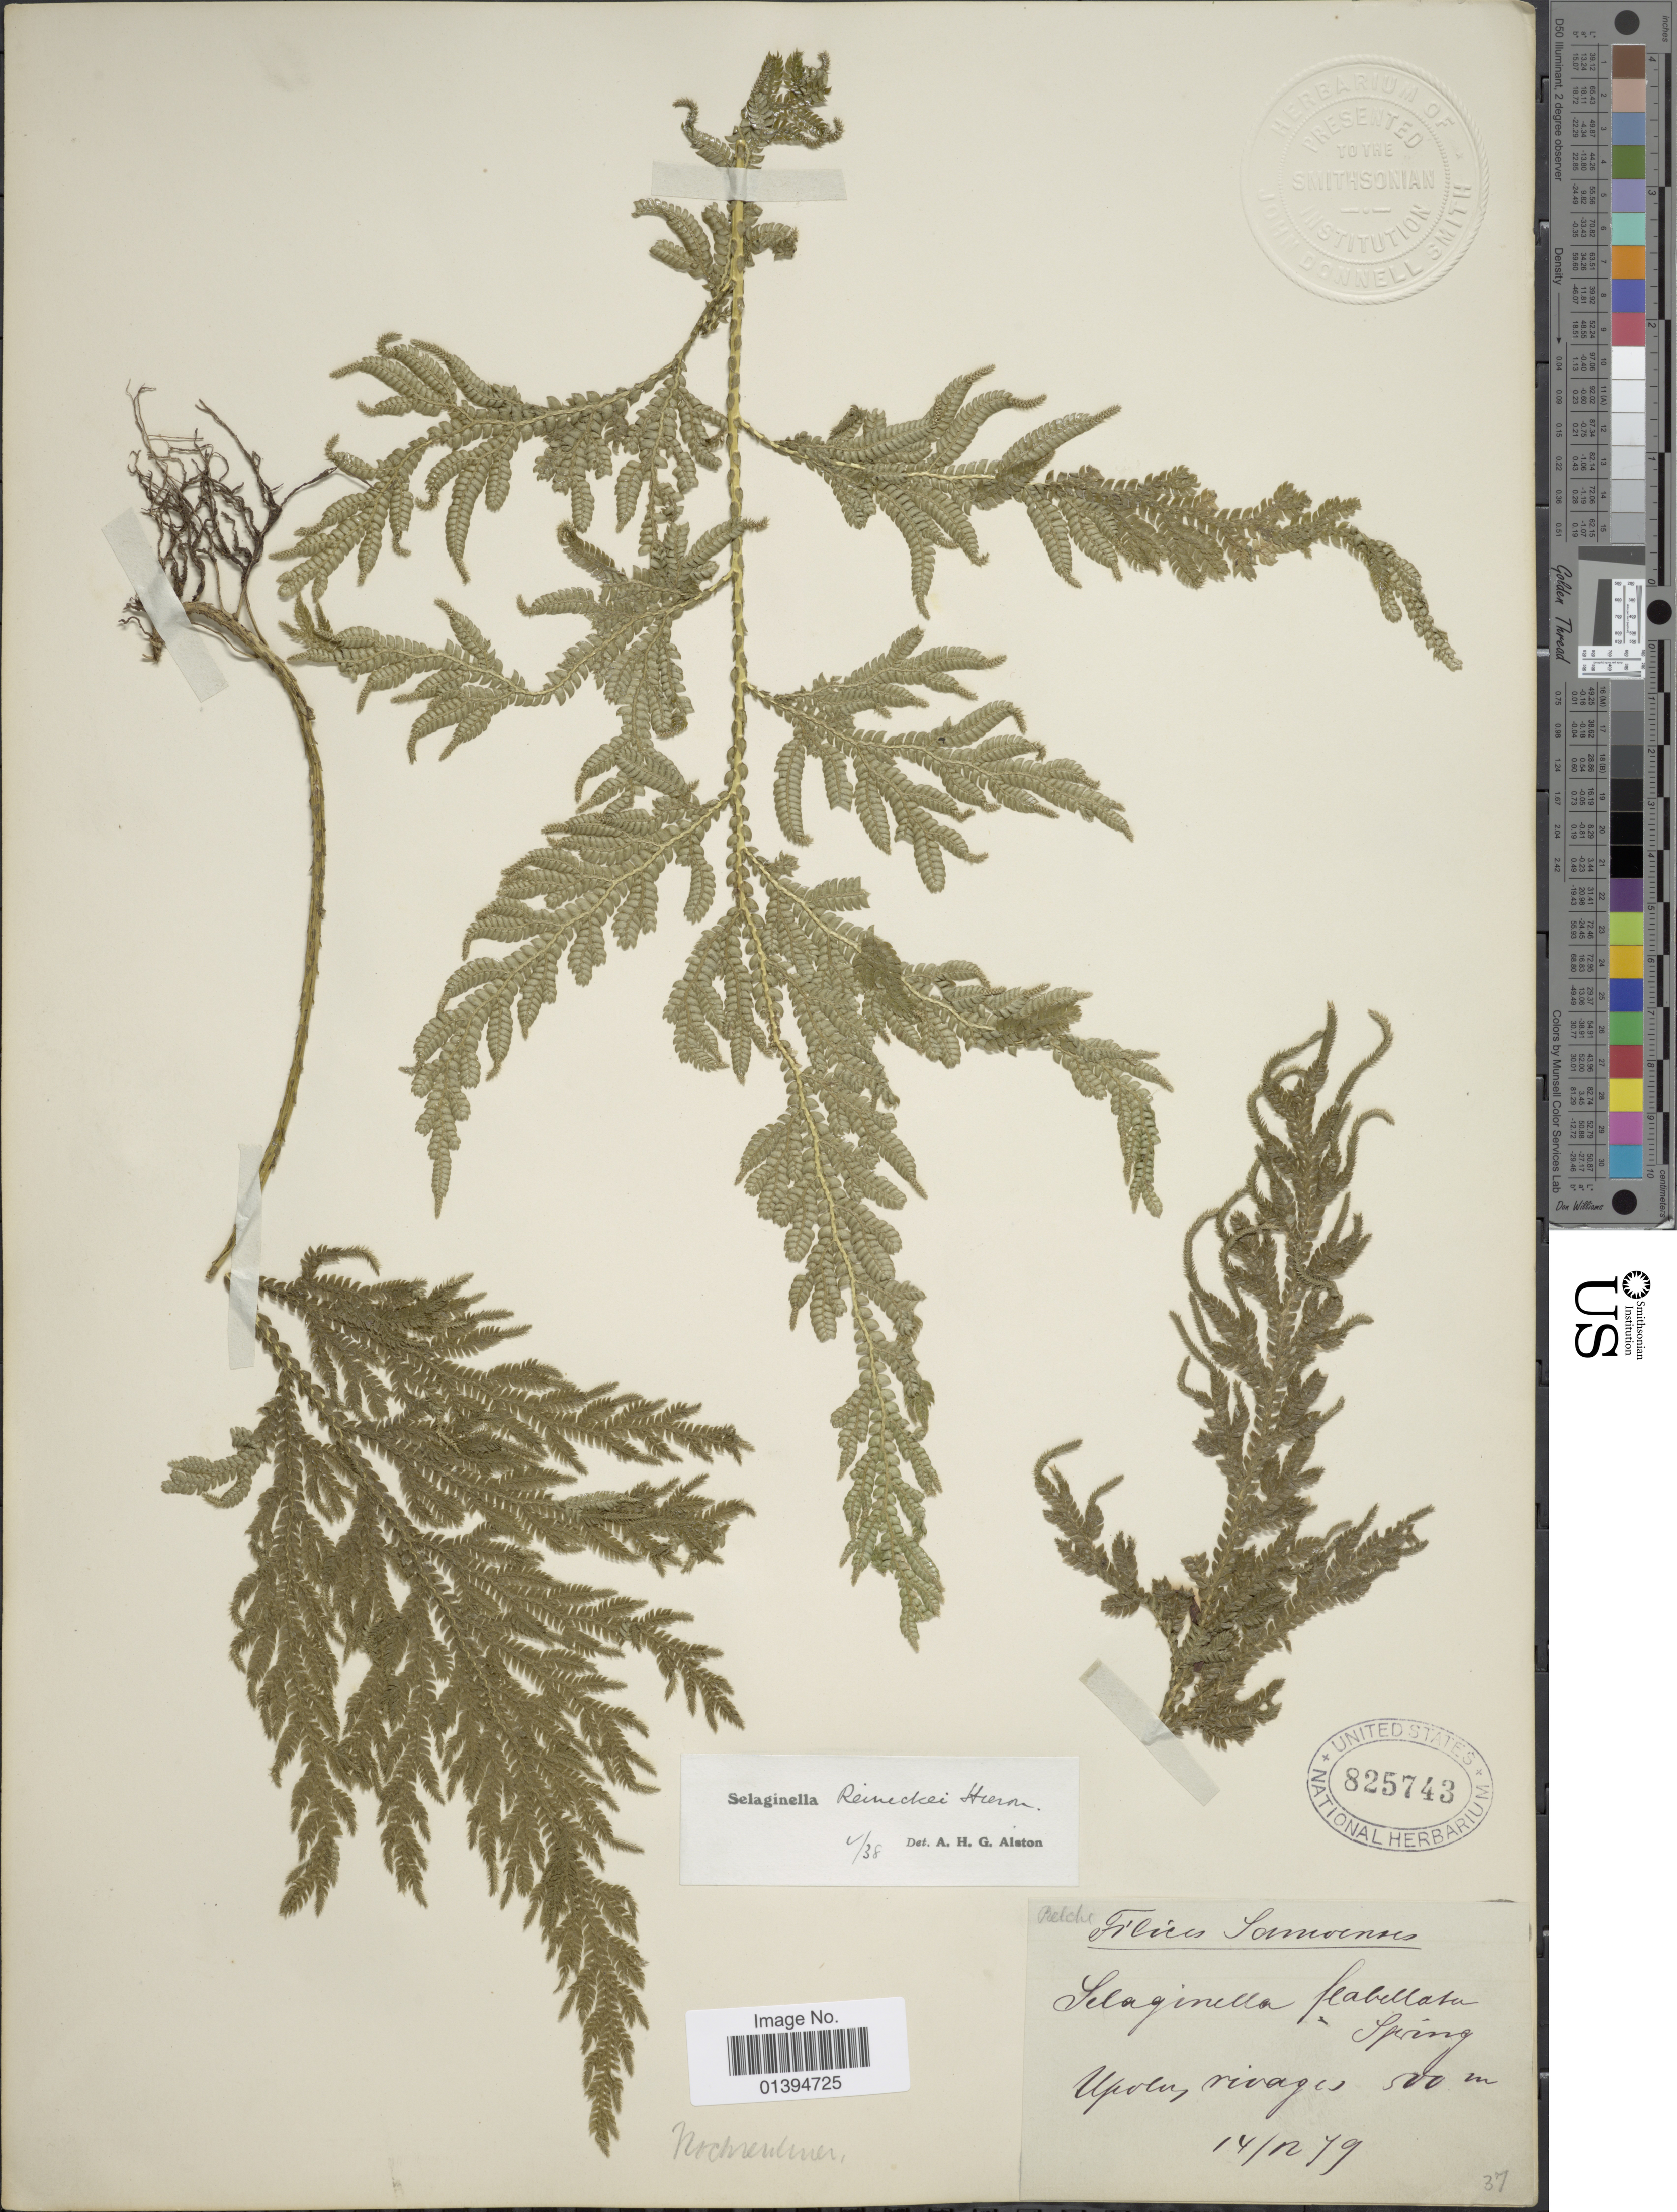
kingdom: Plantae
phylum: Tracheophyta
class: Lycopodiopsida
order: Selaginellales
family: Selaginellaceae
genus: Selaginella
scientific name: Selaginella reineckei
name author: Hieron.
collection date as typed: Transcribed d/m/y: 14/12/79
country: Samoa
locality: Upolu, rivages [interpreted]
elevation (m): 500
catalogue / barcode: US 825743